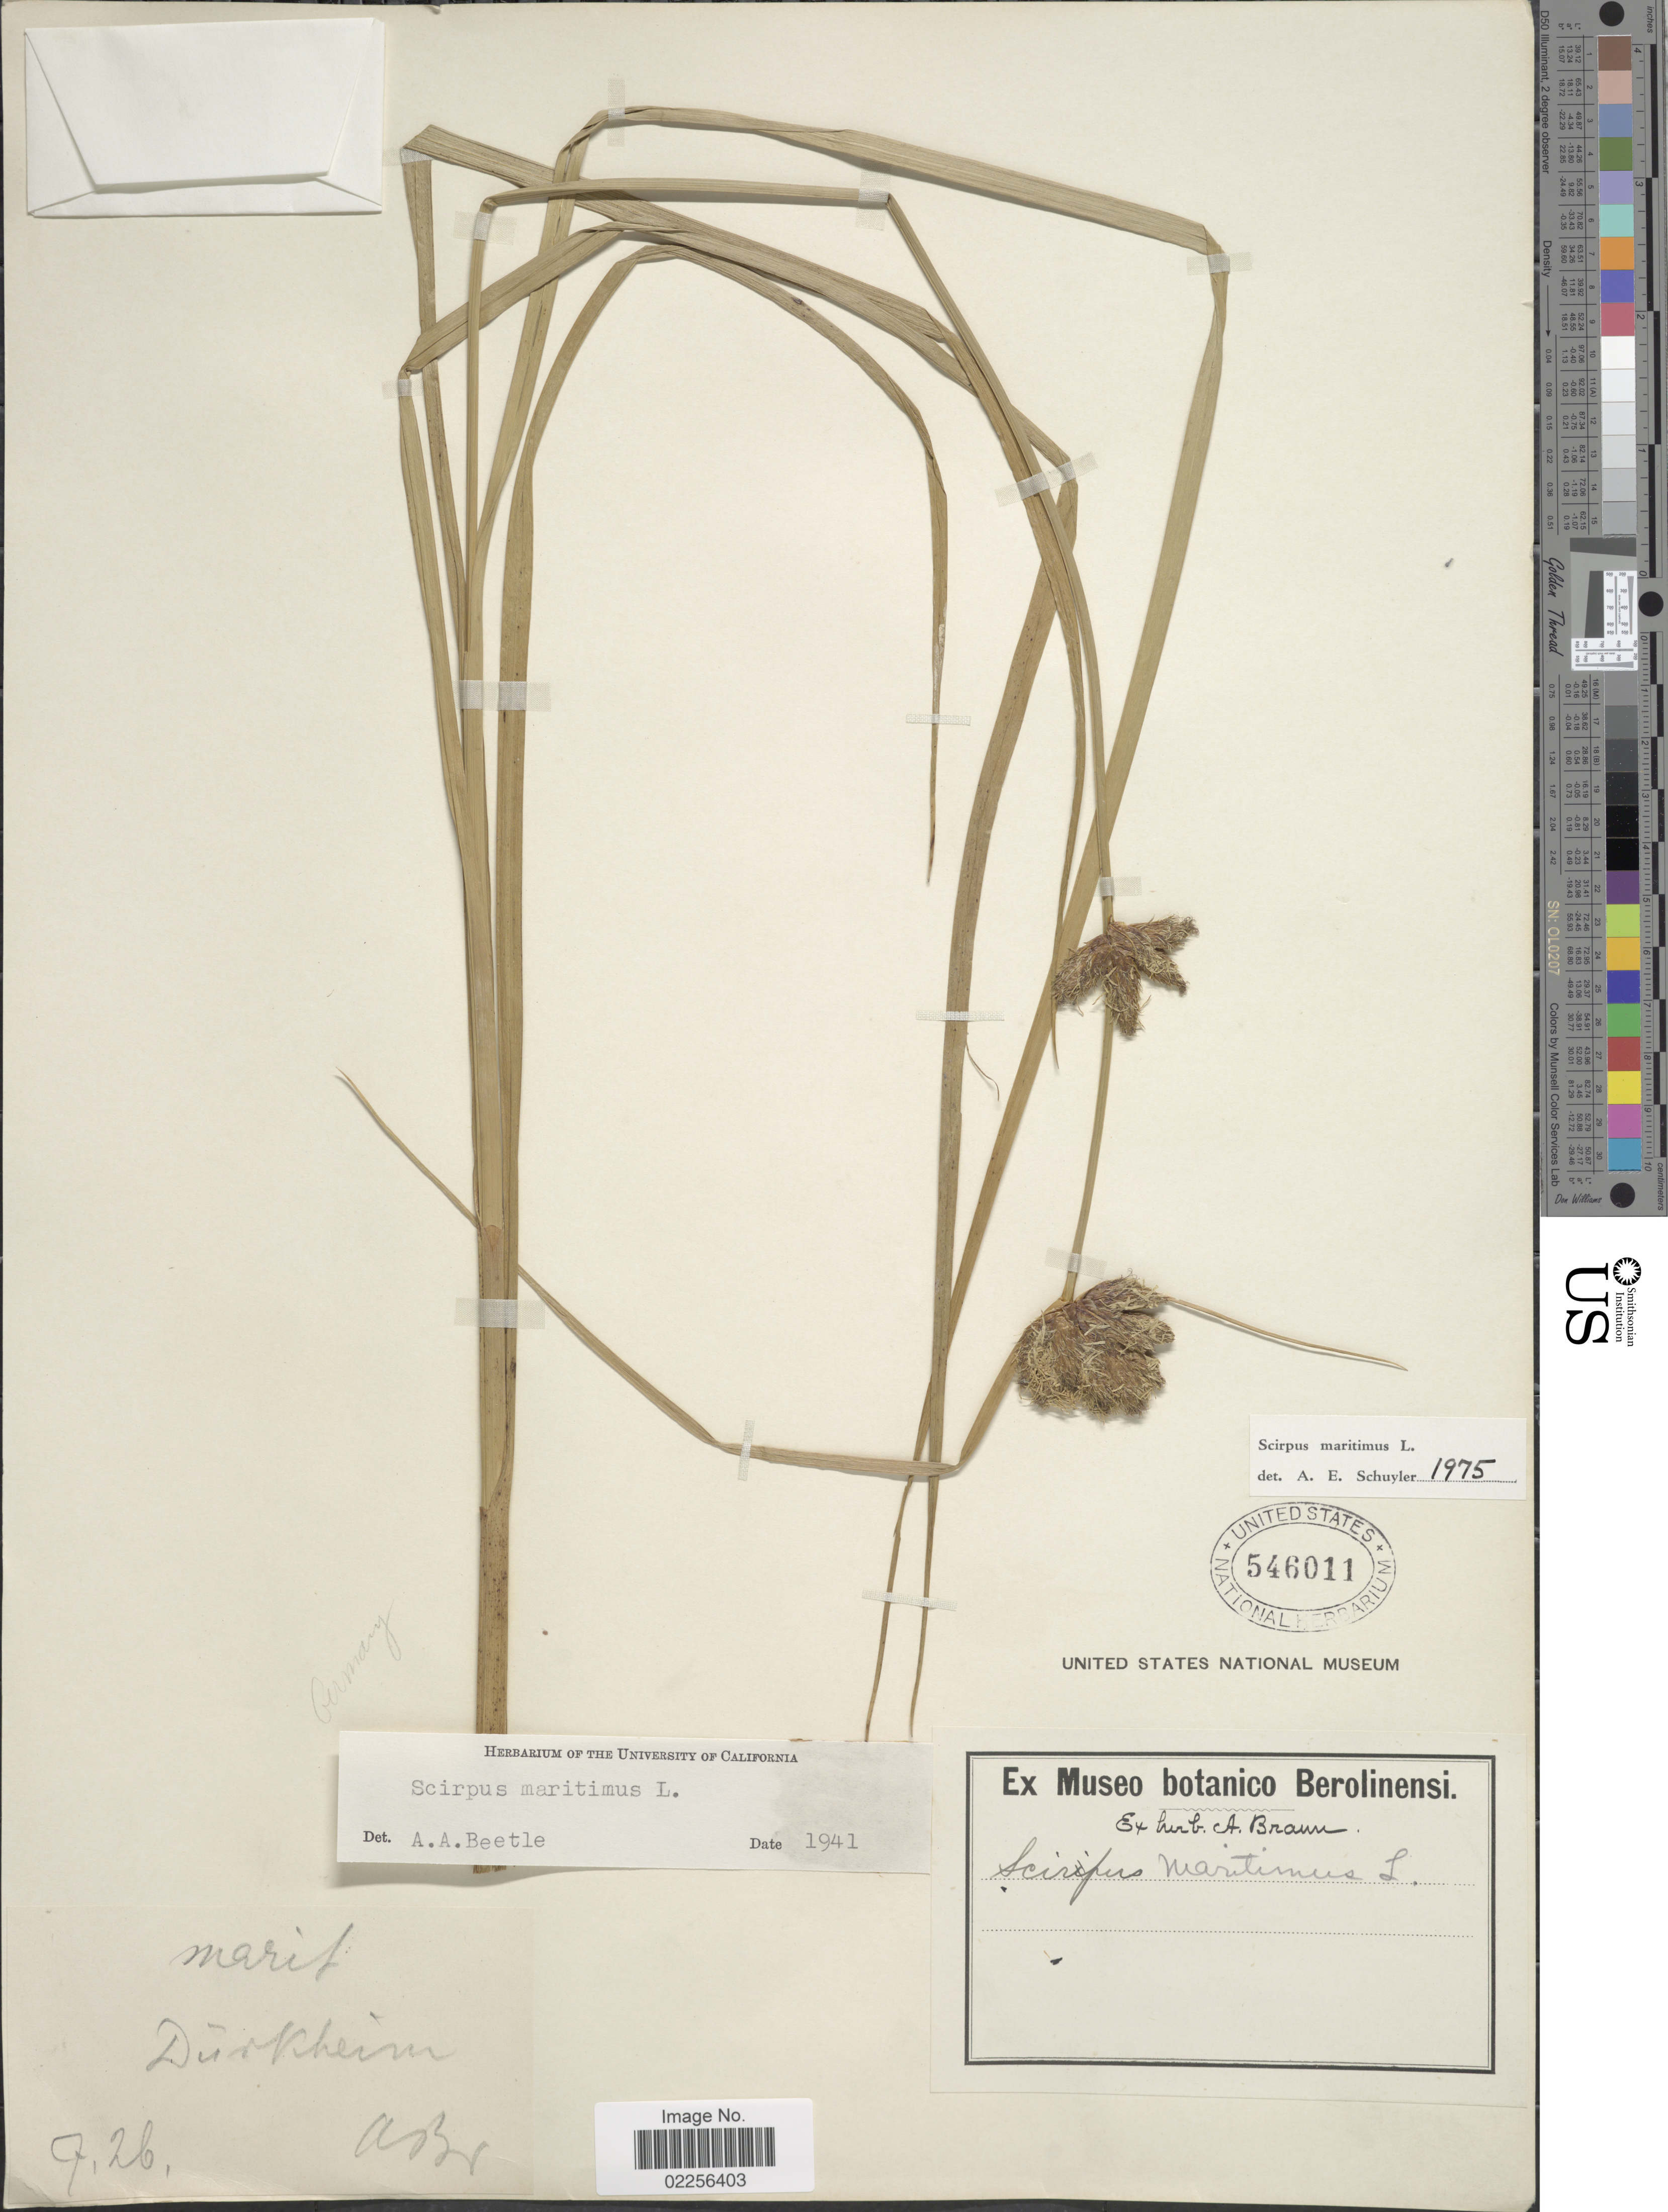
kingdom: Plantae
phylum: Tracheophyta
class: Liliopsida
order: Poales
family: Cyperaceae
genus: Bolboschoenus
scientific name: Bolboschoenus maritimus subsp. maritimus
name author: (L.) Palla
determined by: Strong, Mark T., (BOT), Smithsonian Institution - National Museum of Natural History (UNITED STATES)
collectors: A. Braun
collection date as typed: Transcribed d/m/y: /7/26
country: Germany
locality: Durkheim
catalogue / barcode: US 546011